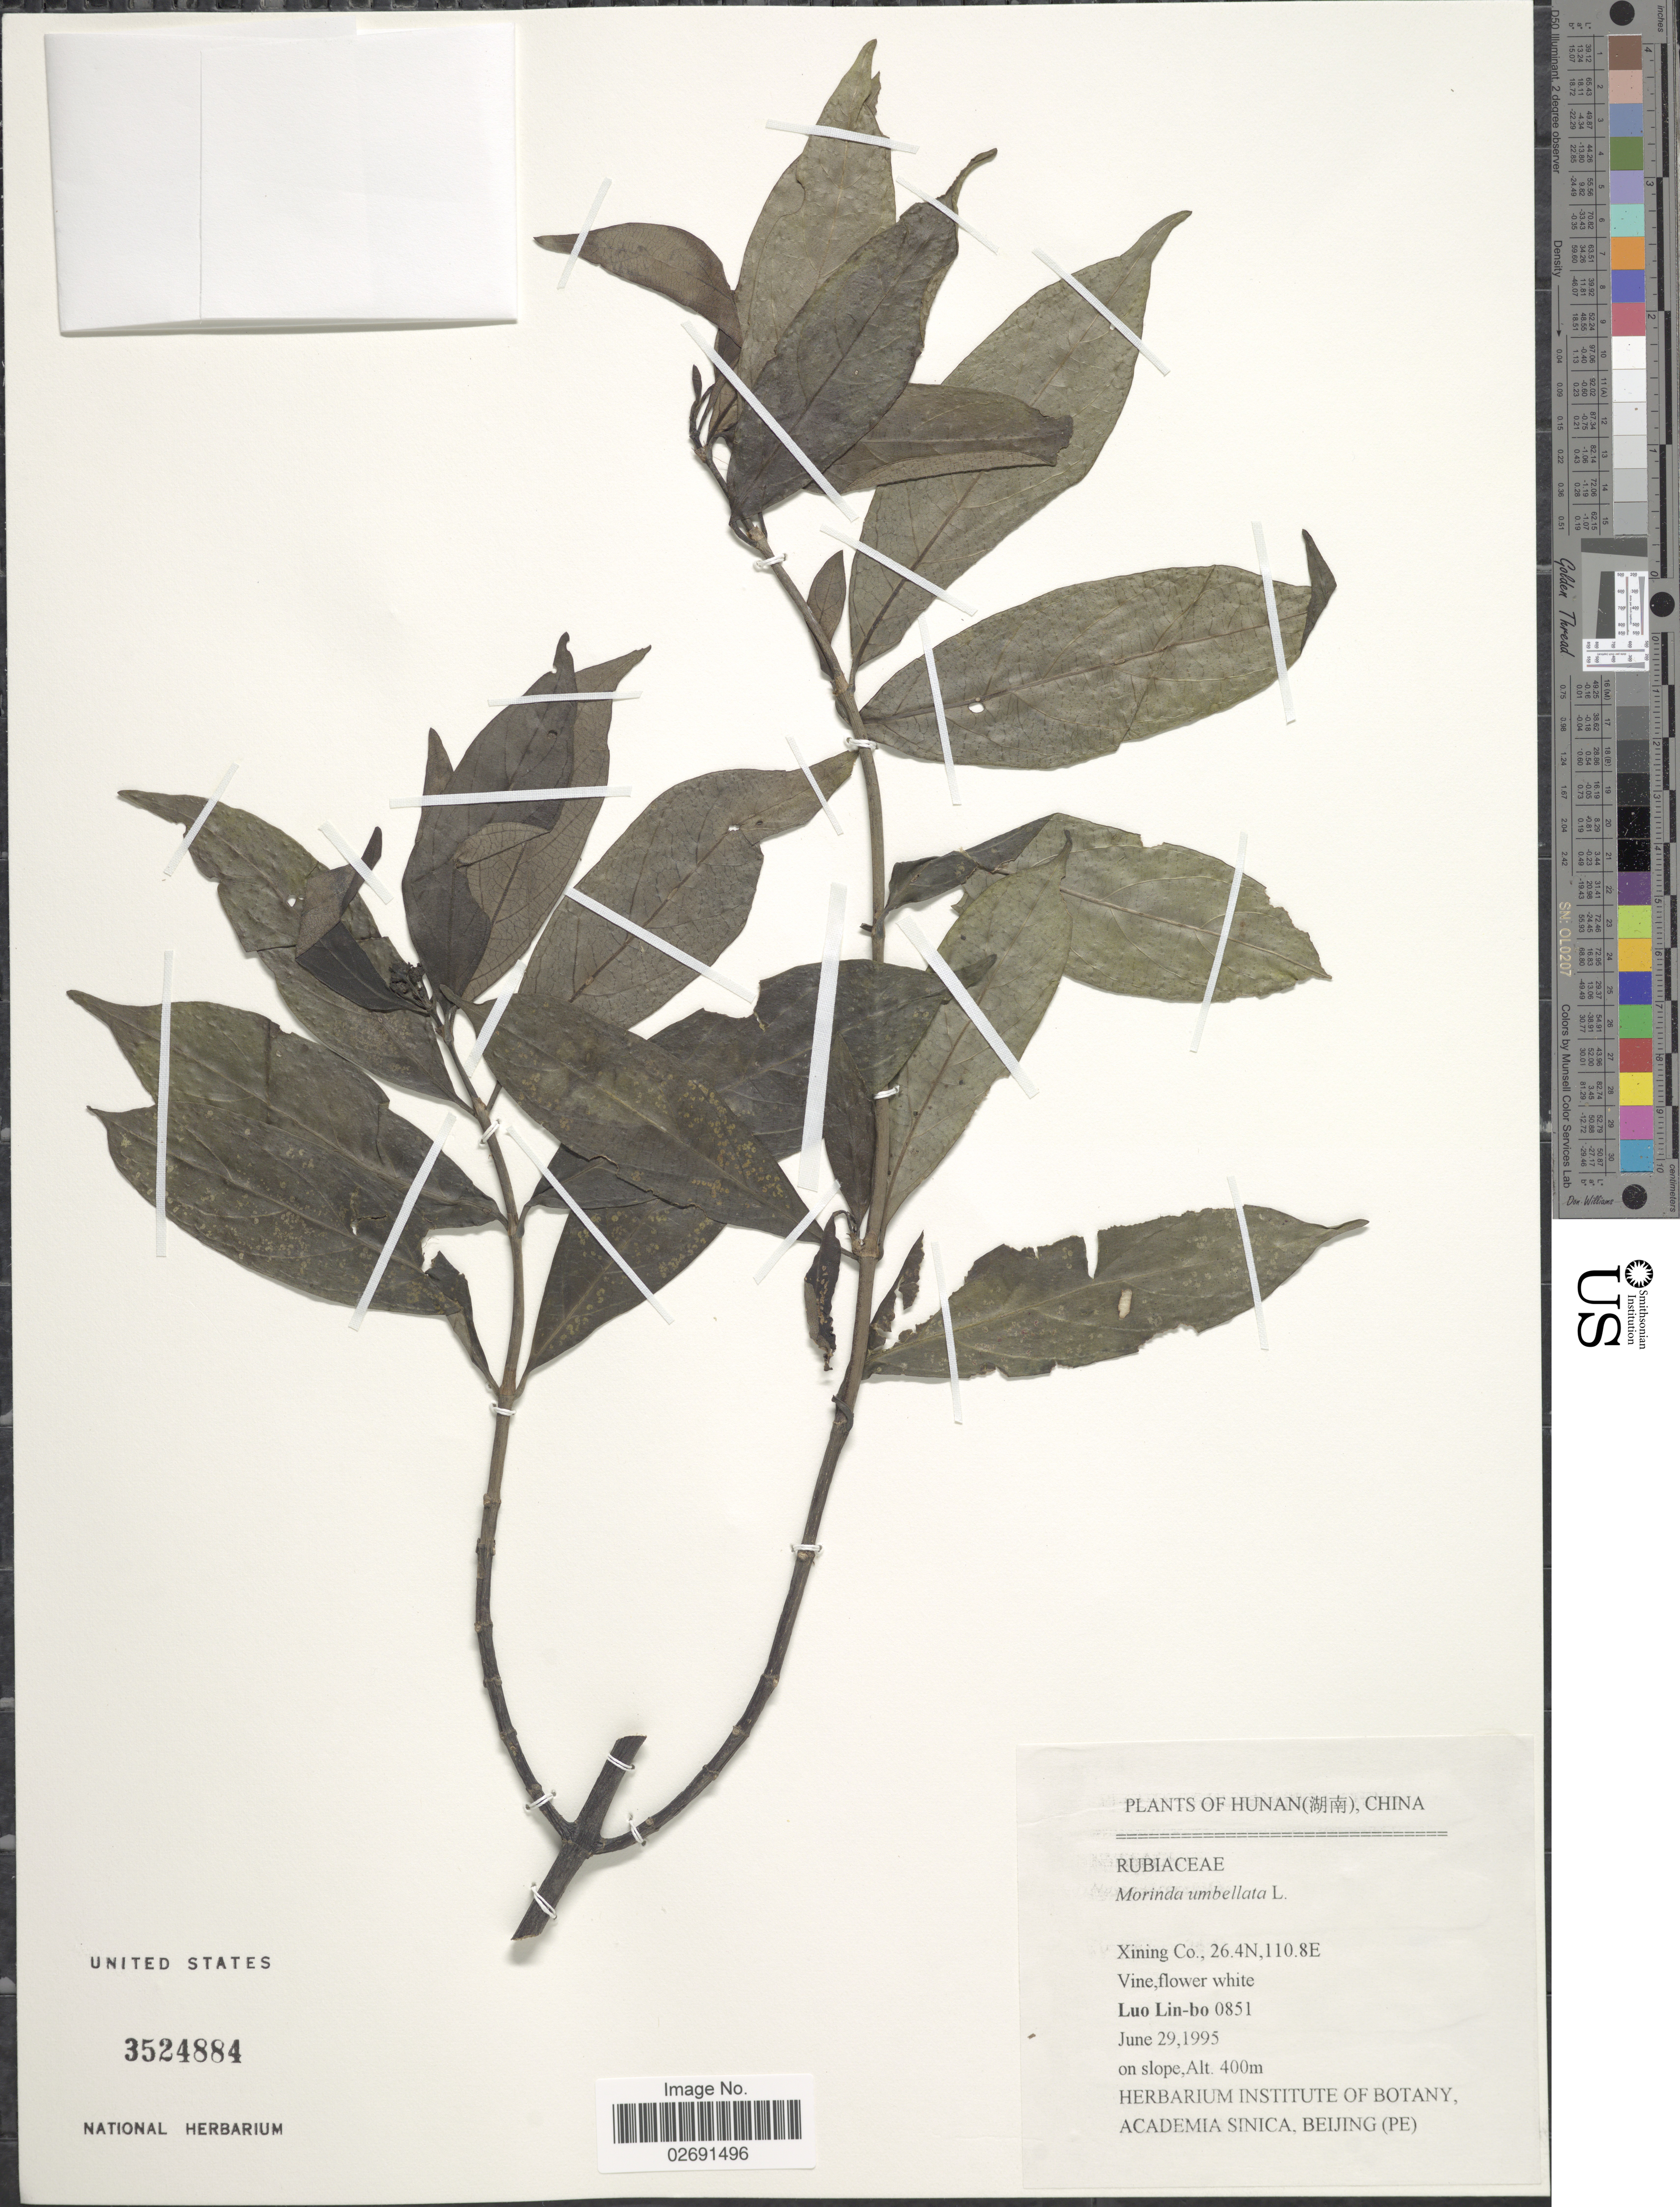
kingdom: Plantae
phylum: Tracheophyta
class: Magnoliopsida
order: Gentianales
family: Rubiaceae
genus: Gynochthodes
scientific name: Gynochthodes umbellata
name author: (L.) Razafim. & B. Bremer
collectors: L. Lin-bo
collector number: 0851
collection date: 1995-06-29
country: China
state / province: Hunan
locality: Xining Co., on slope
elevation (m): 400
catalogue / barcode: US 3524884